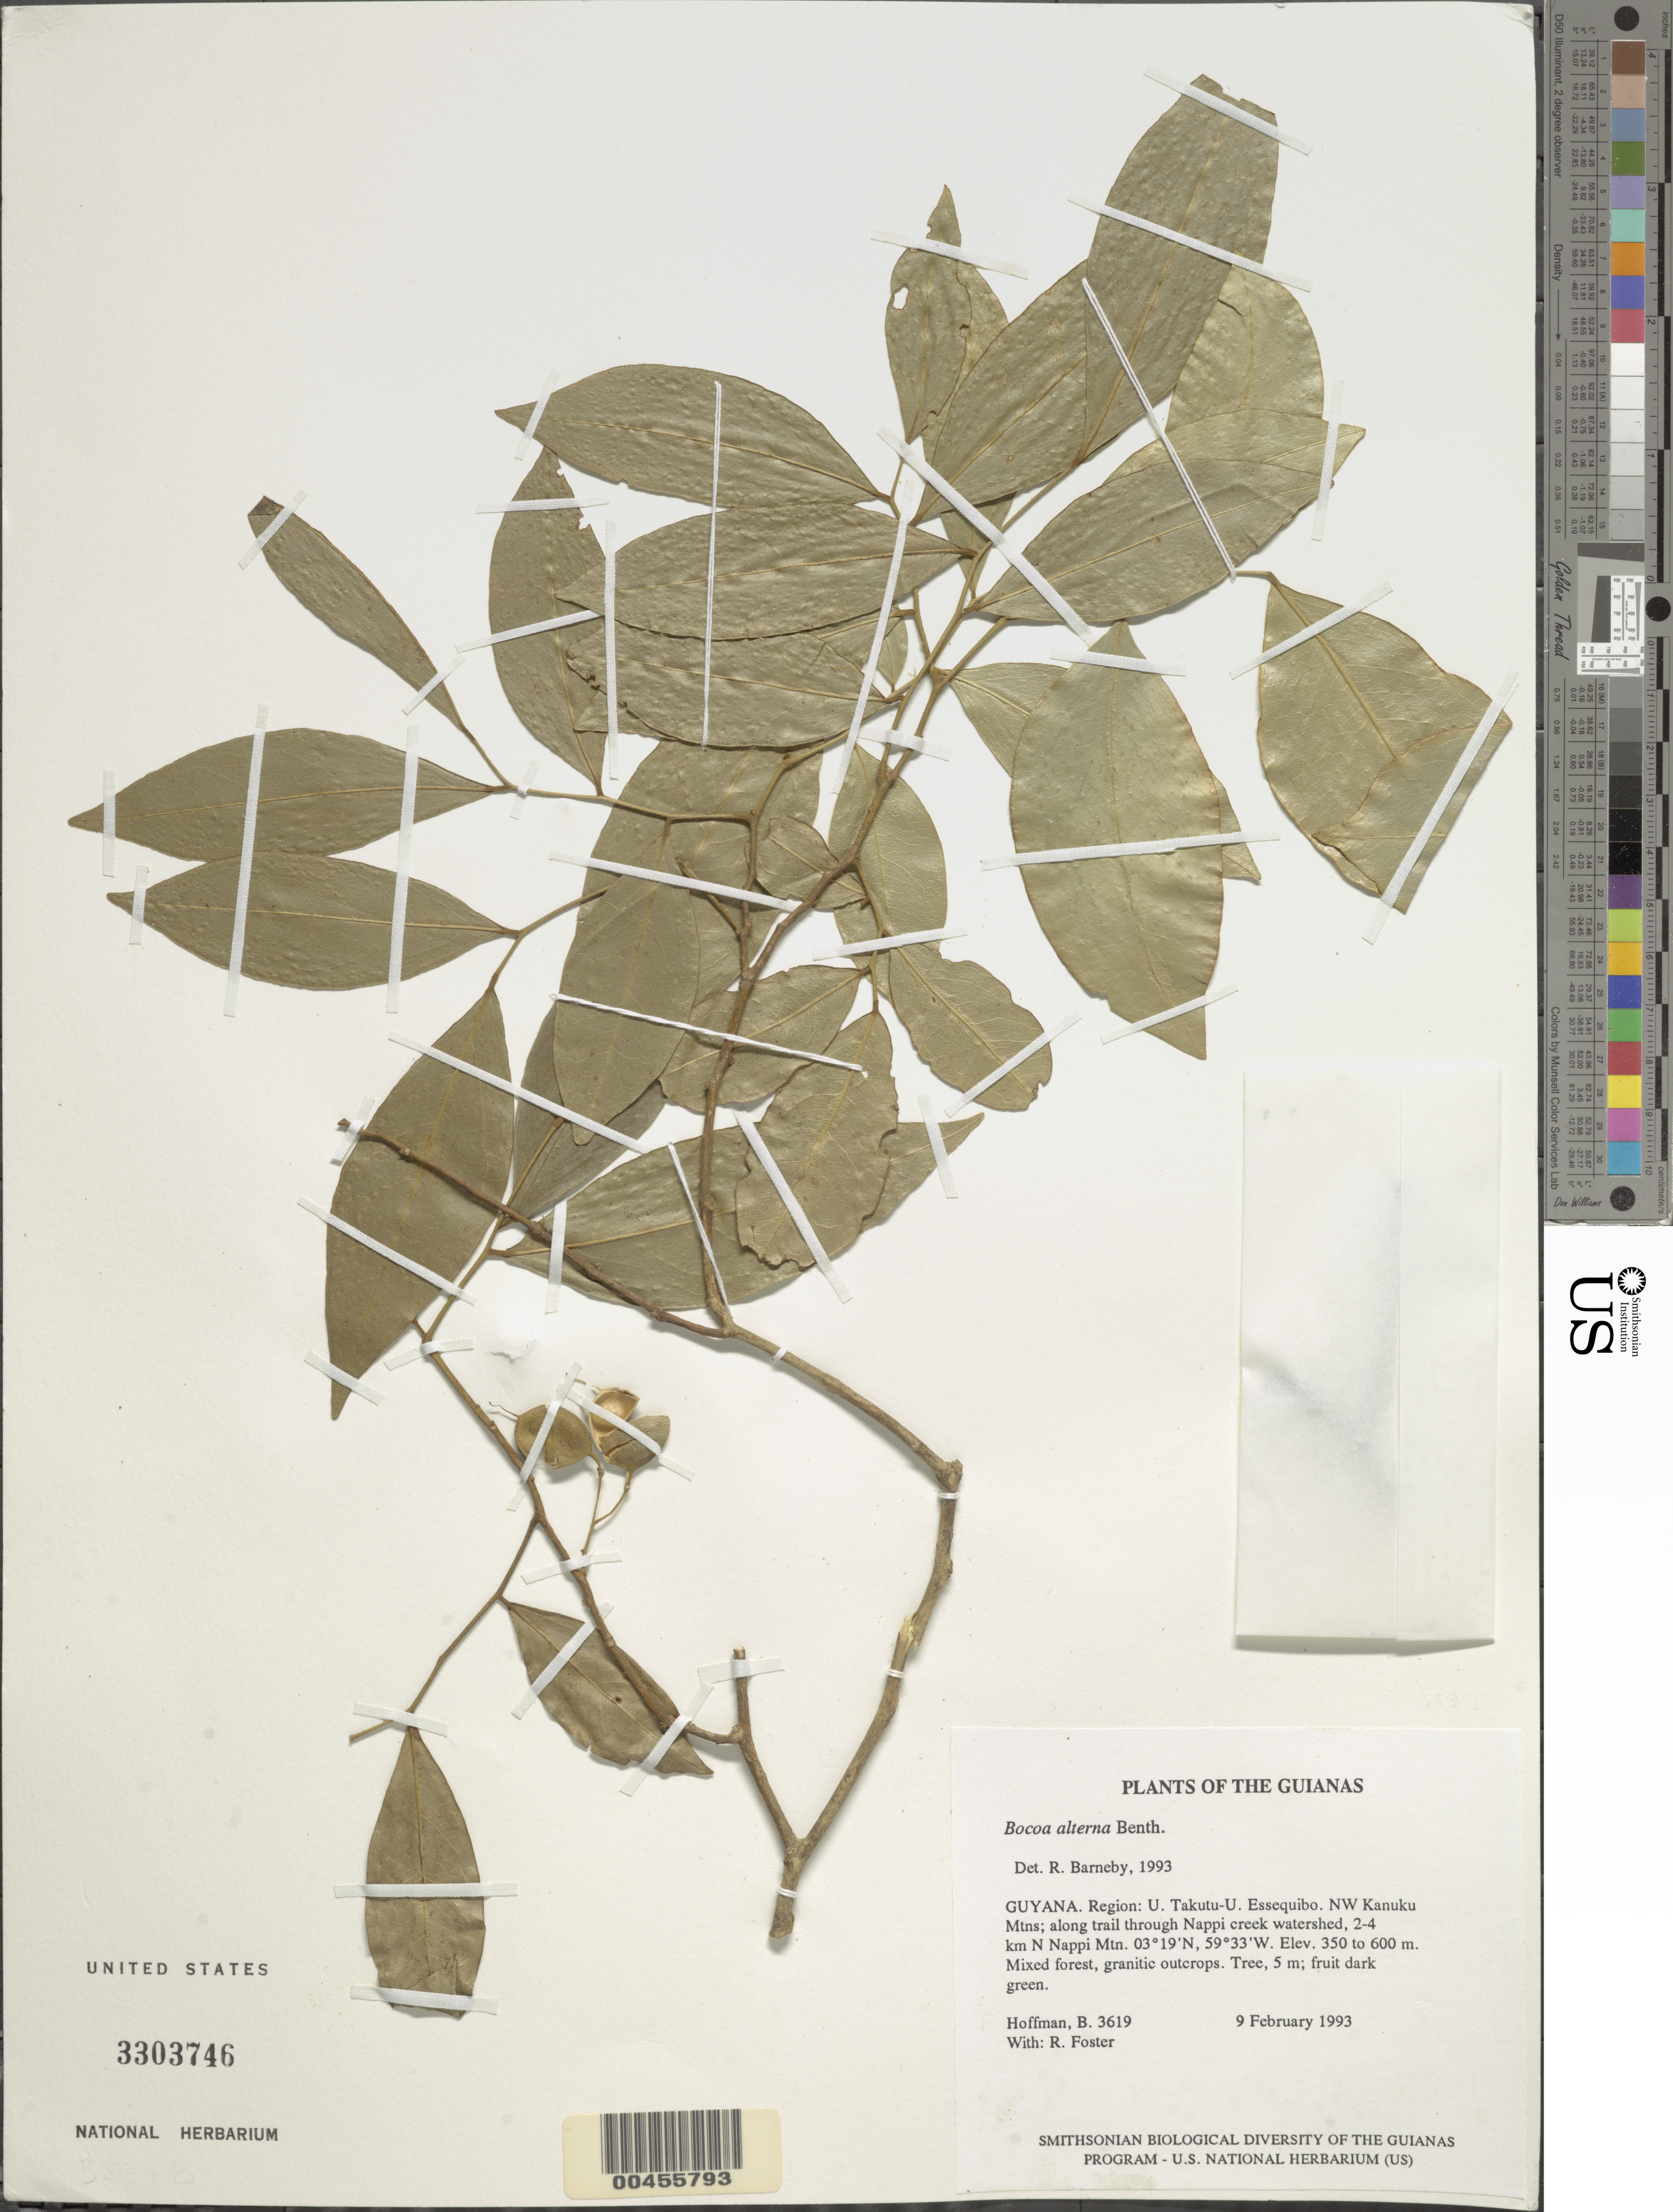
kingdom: Plantae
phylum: Tracheophyta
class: Magnoliopsida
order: Fabales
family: Fabaceae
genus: Bocoa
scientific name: Bocoa alterna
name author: (Benth.) R.S. Cowan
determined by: Barneby, Rupert C., (NY)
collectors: B. Hoffman & R. Foster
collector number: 3619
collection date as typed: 9 February 1993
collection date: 1993-02-09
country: Guyana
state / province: U. Takutu-U. Essequibo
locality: NW Kanuku Mountains; along trail through Nappi creek watershed, 2-4 km N of Nappi Mountain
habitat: Mixed forest, granitic outcrops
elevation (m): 350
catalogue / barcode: US 3303746